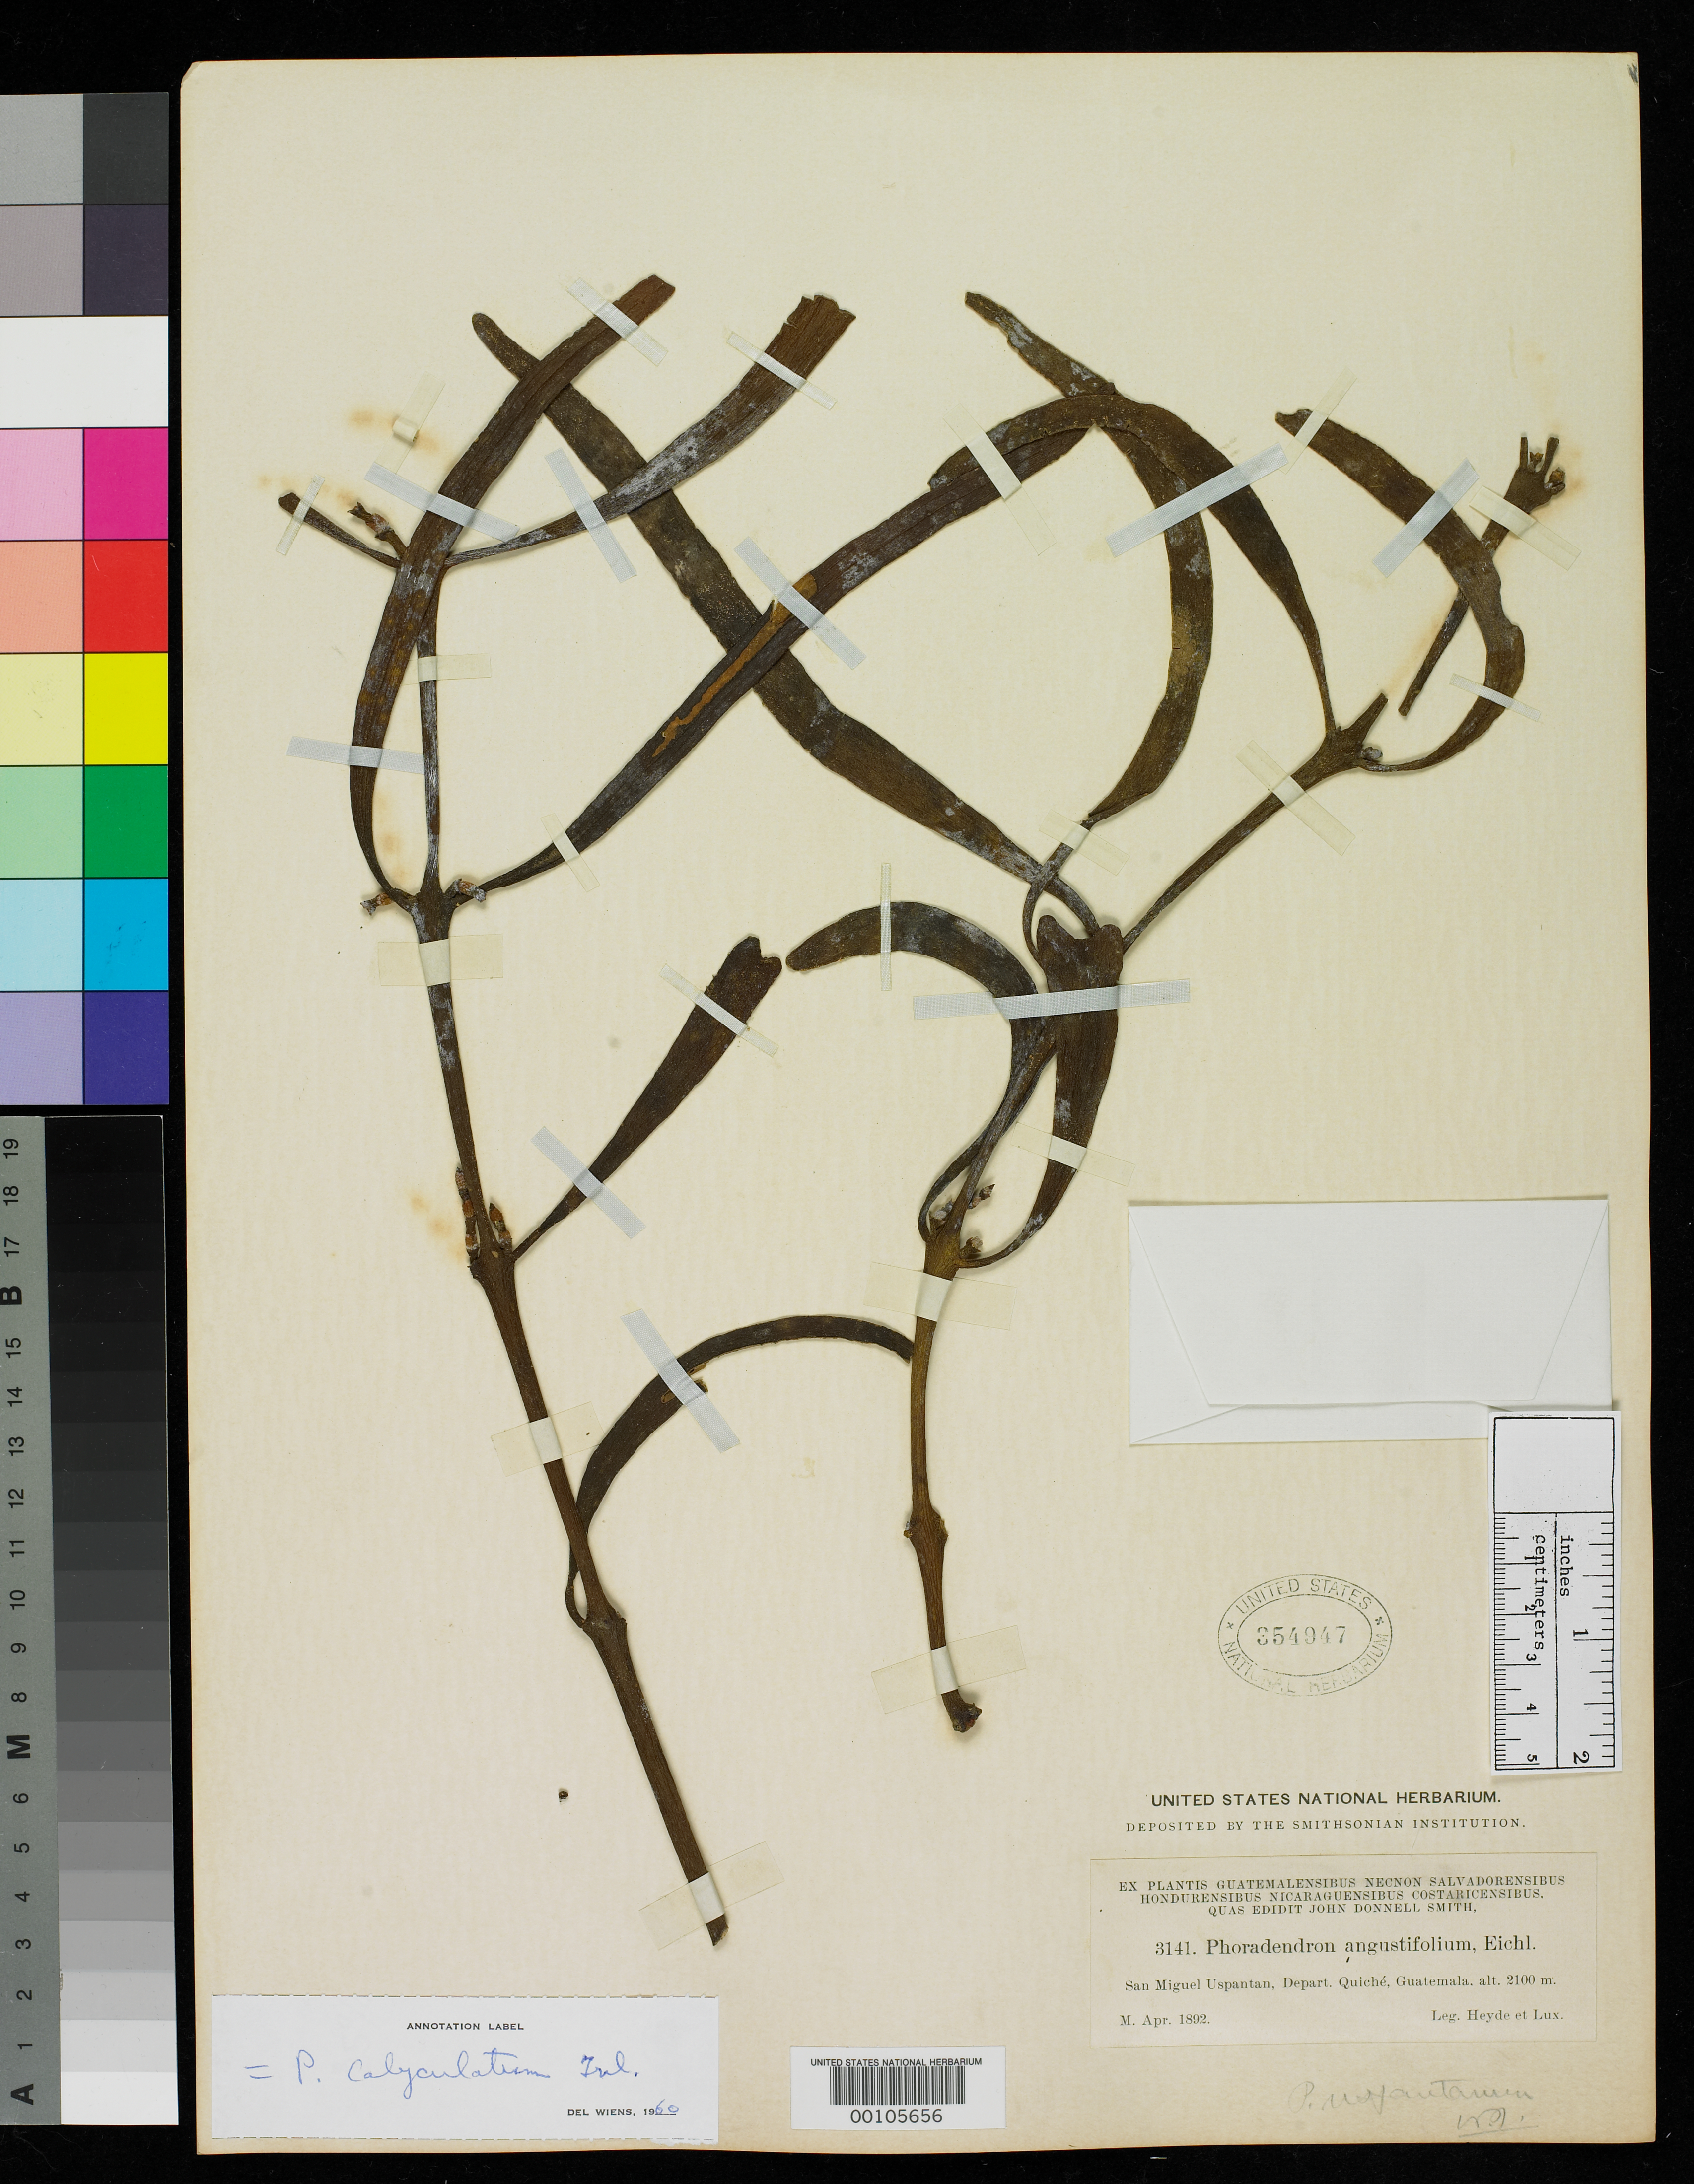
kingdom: Plantae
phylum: Tracheophyta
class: Magnoliopsida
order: Santalales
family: Viscaceae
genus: Phoradendron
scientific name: Phoradendron uspantanum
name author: Trel.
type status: Isotype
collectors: E. T. Heyde & E. Lux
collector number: J.D.S. 3141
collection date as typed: Apr 1892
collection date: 1892-04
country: Guatemala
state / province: El Quiché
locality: San Miguel Uspantán.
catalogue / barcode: US 354947